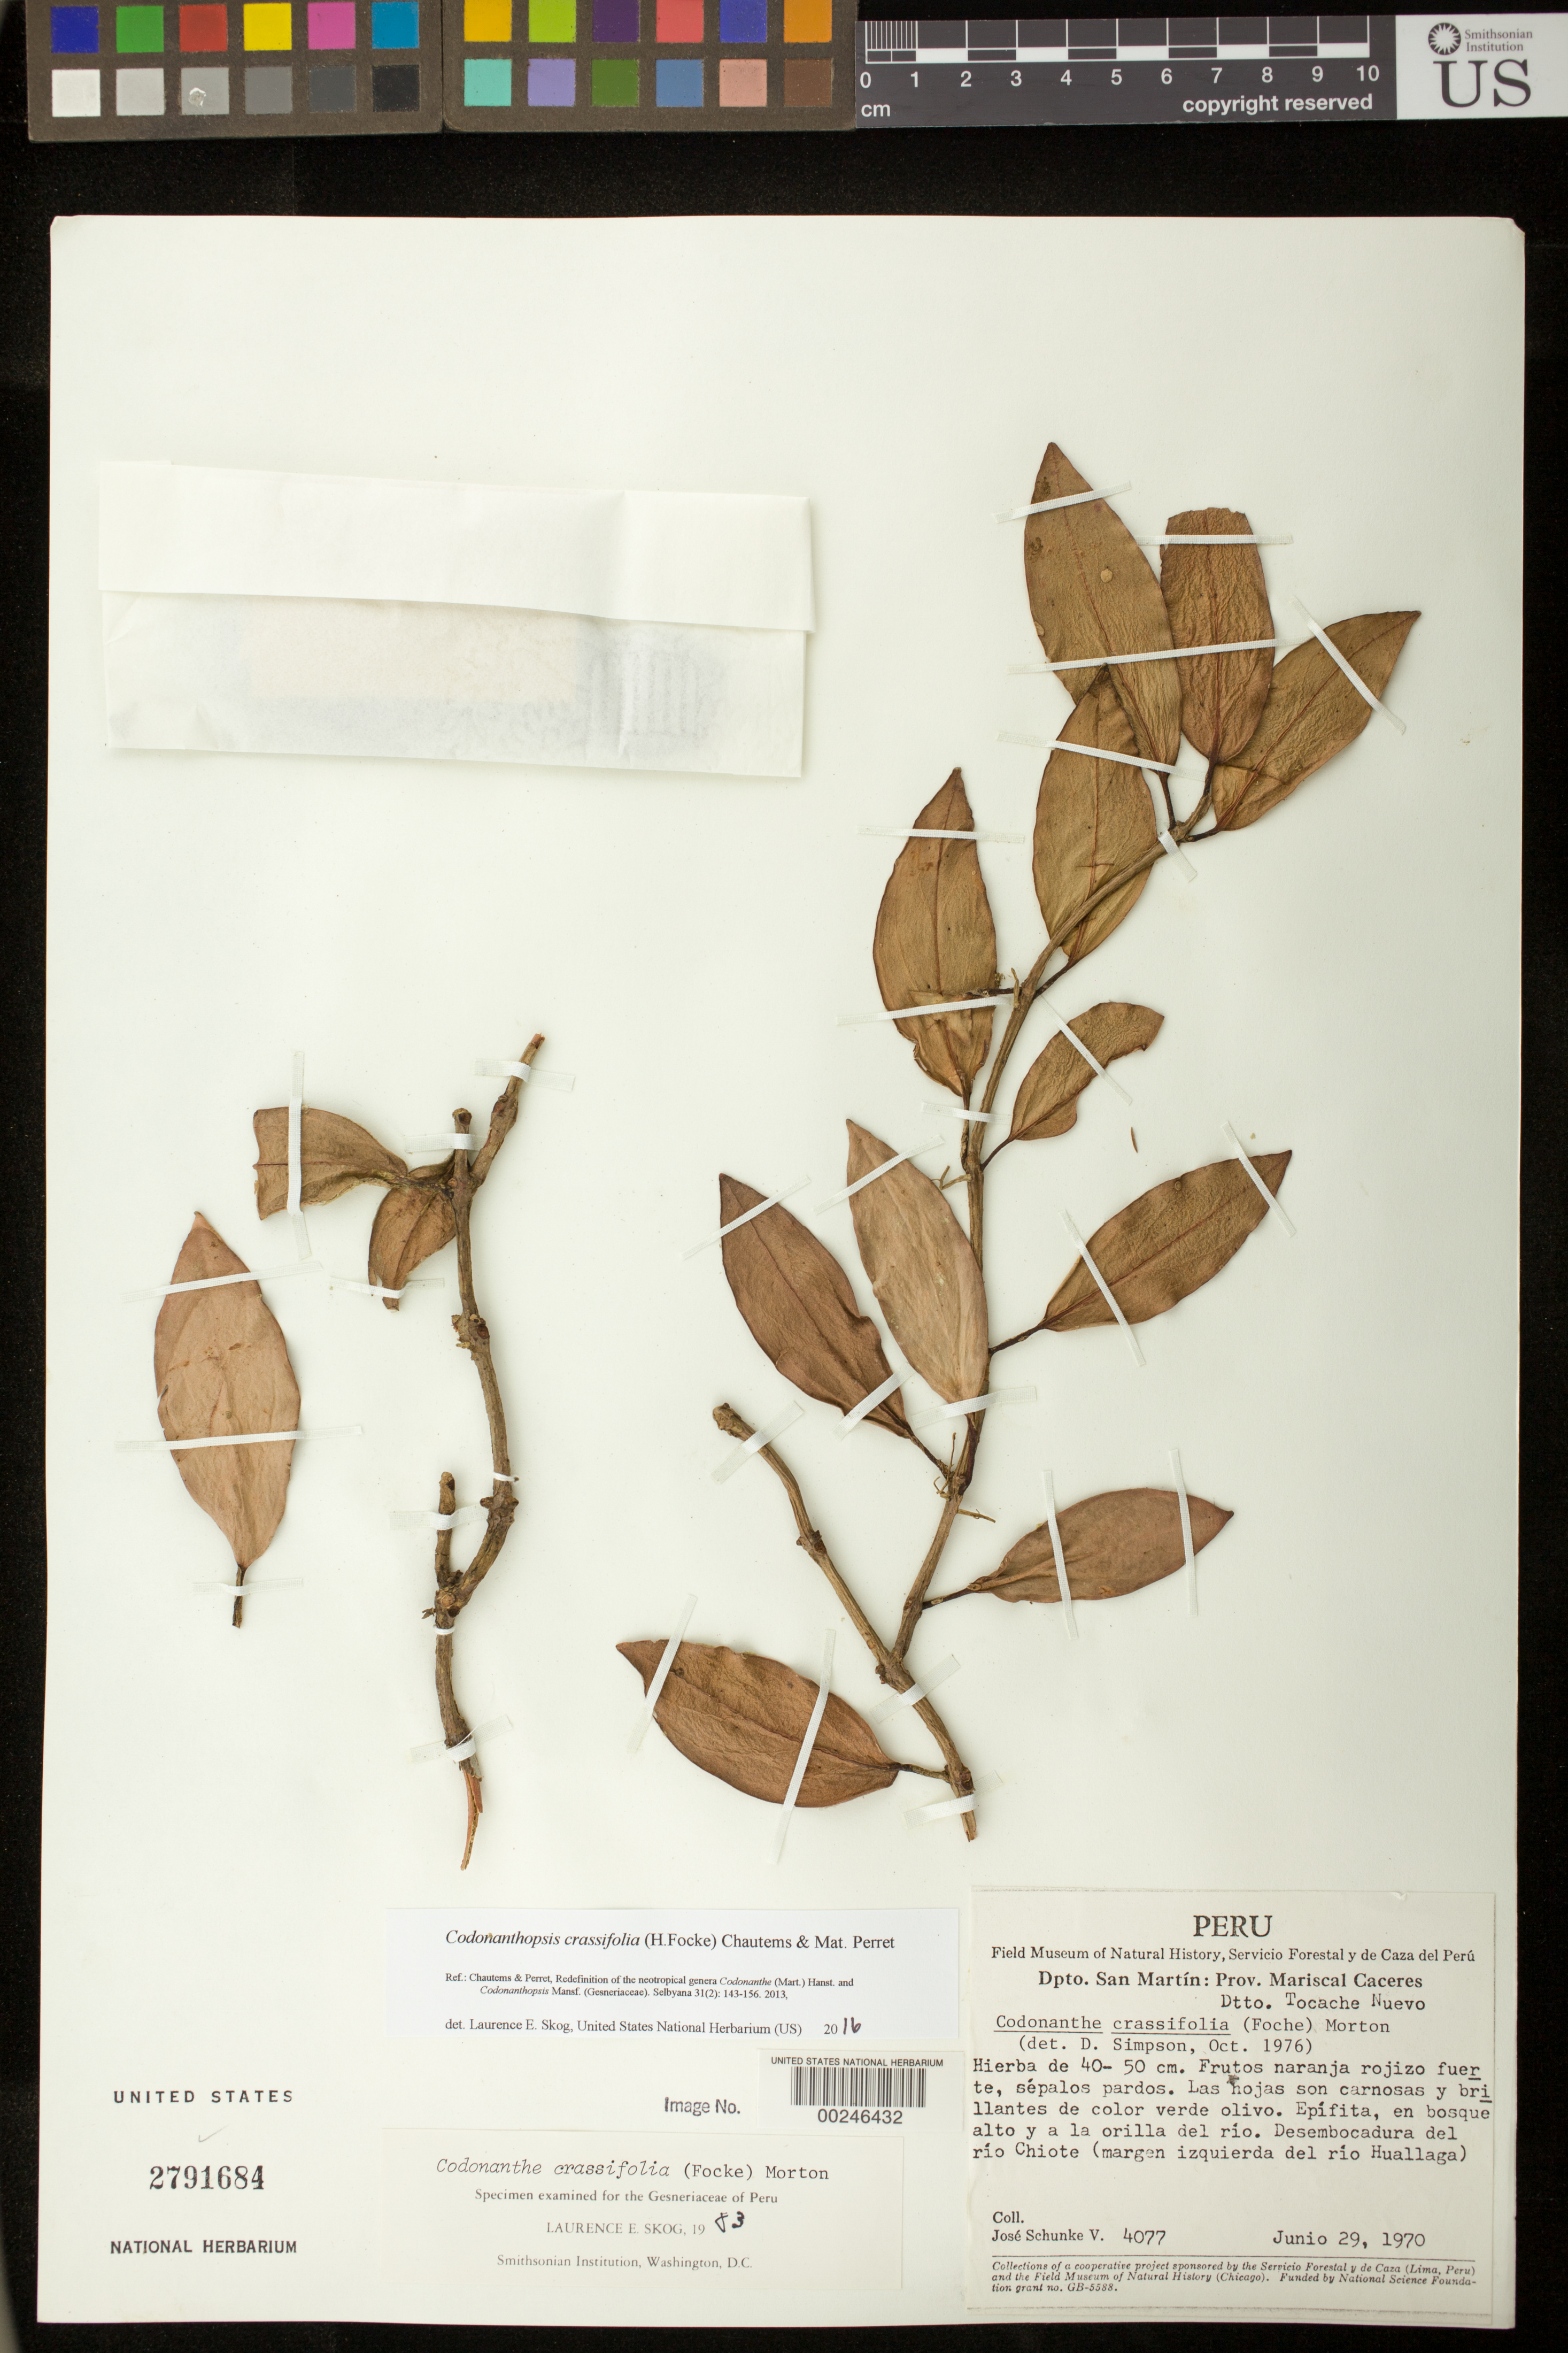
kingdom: Plantae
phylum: Tracheophyta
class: Magnoliopsida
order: Lamiales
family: Gesneriaceae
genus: Codonanthopsis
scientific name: Codonanthopsis crassifolia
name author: (H. Focke) Chautems & Mat.Perret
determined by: Skog, Laurence E.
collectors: J. Schunke Vigo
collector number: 4077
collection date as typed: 29 Jun 1970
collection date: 1970-06-29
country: Peru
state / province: San Martín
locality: Prov. Mariscal Cáceres, Dtto. Tocache Nuevo, mouth of Rio Chiote (left bank of Rio Huallaga)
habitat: Epiphyte, in tall forest and bank of the river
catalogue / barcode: US 2791684